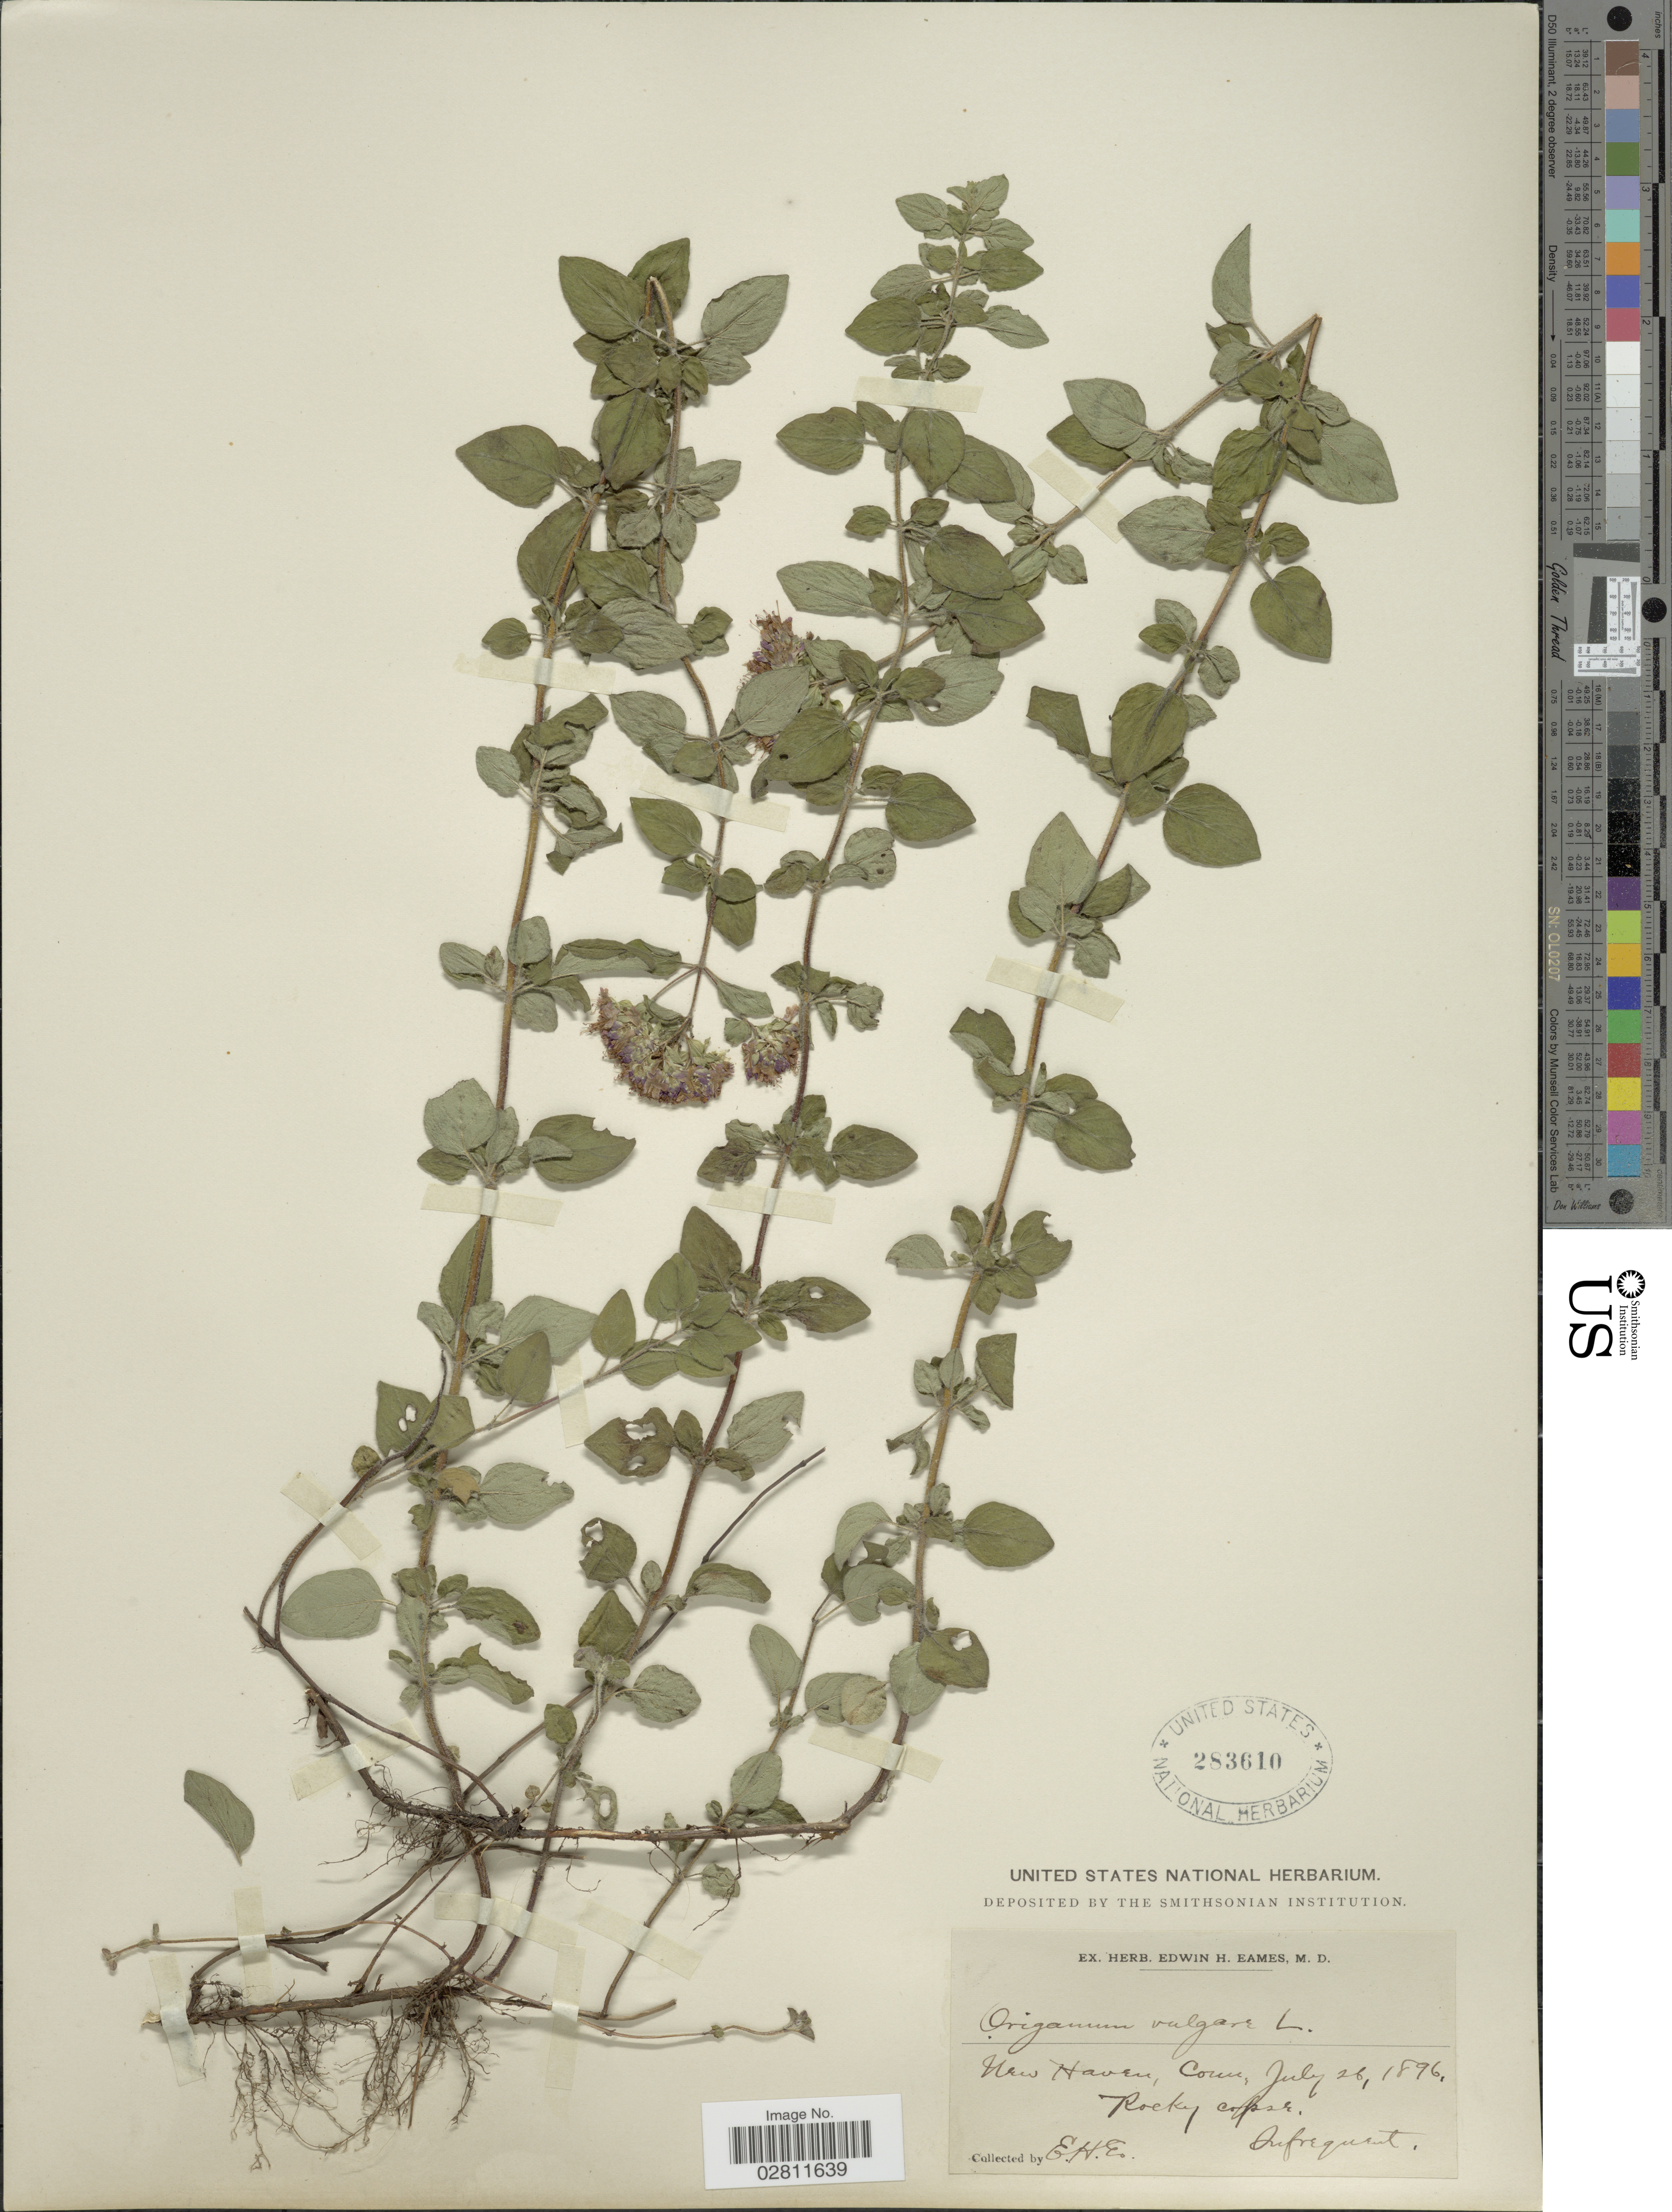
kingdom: Plantae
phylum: Tracheophyta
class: Magnoliopsida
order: Lamiales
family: Lamiaceae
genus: Origanum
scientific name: Origanum vulgare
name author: L.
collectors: E. H. Eames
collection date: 1896-07-26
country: United States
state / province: Connecticut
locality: New Haven.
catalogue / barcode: US 283610